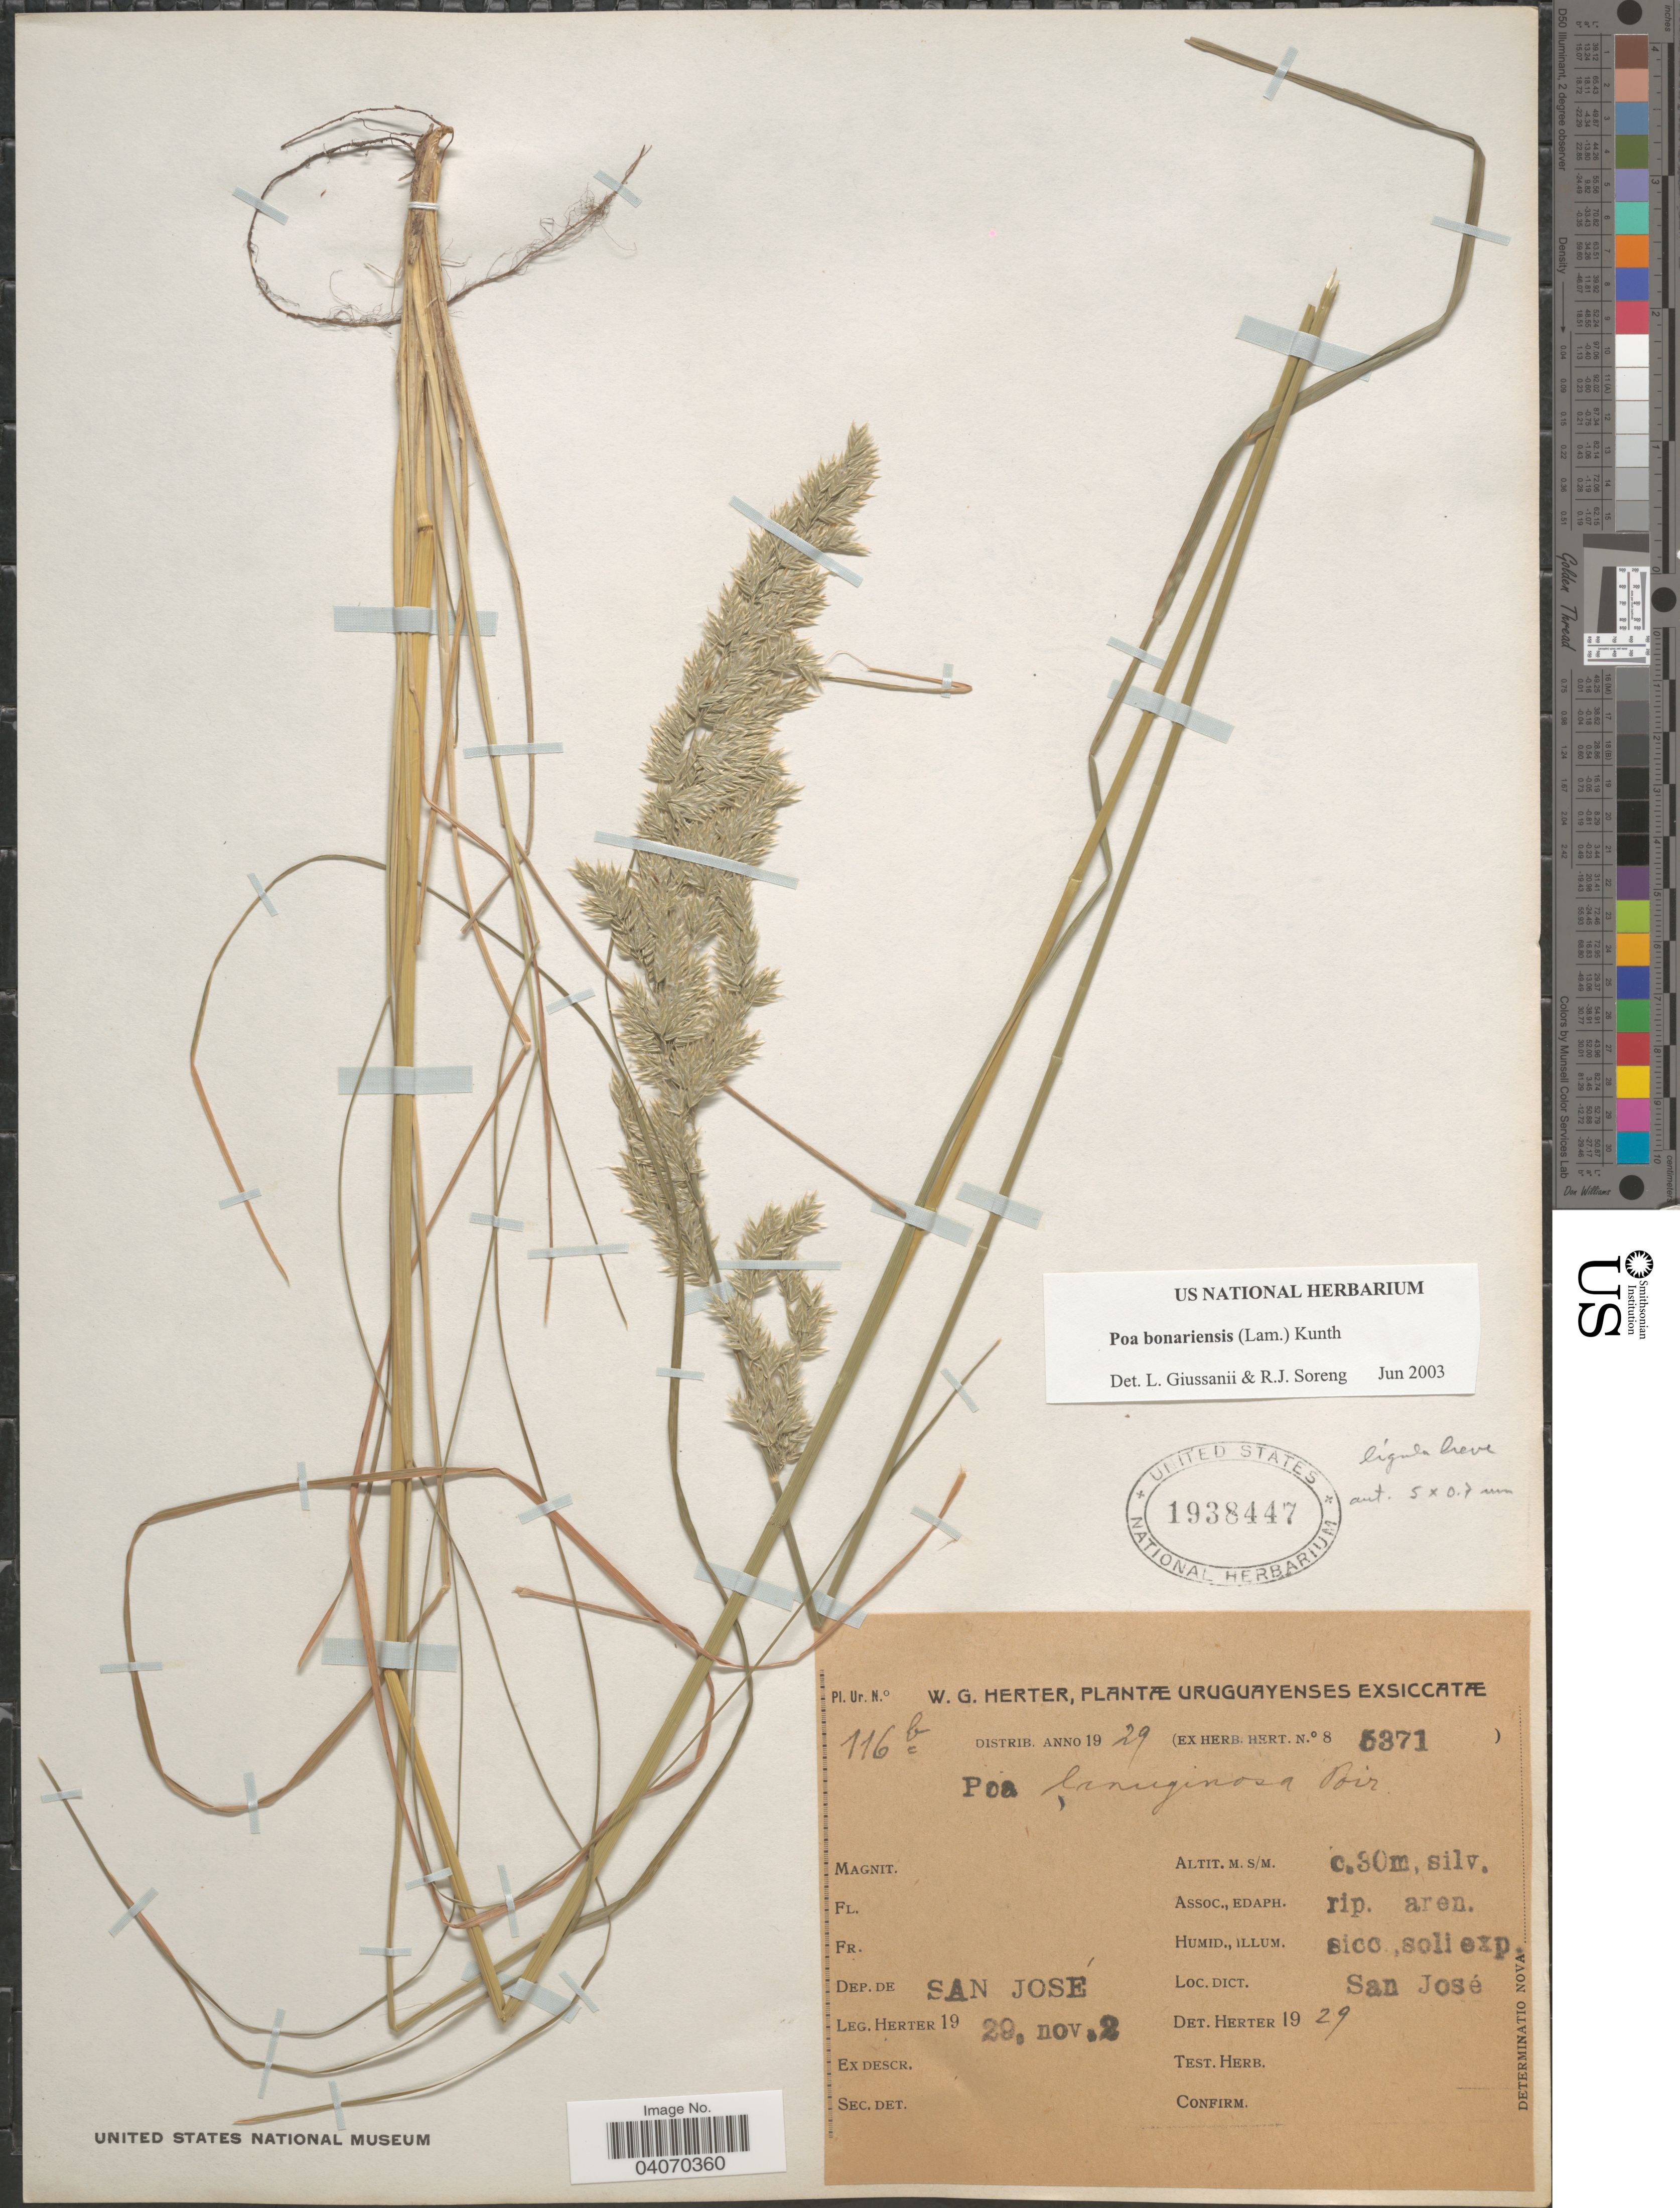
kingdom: Plantae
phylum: Tracheophyta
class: Liliopsida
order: Poales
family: Poaceae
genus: Poa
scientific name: Poa bonariensis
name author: (Lam.) Kunth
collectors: W. G. Herter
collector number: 116b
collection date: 1929-11-02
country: Uruguay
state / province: San Jose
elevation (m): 30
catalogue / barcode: US 1938447